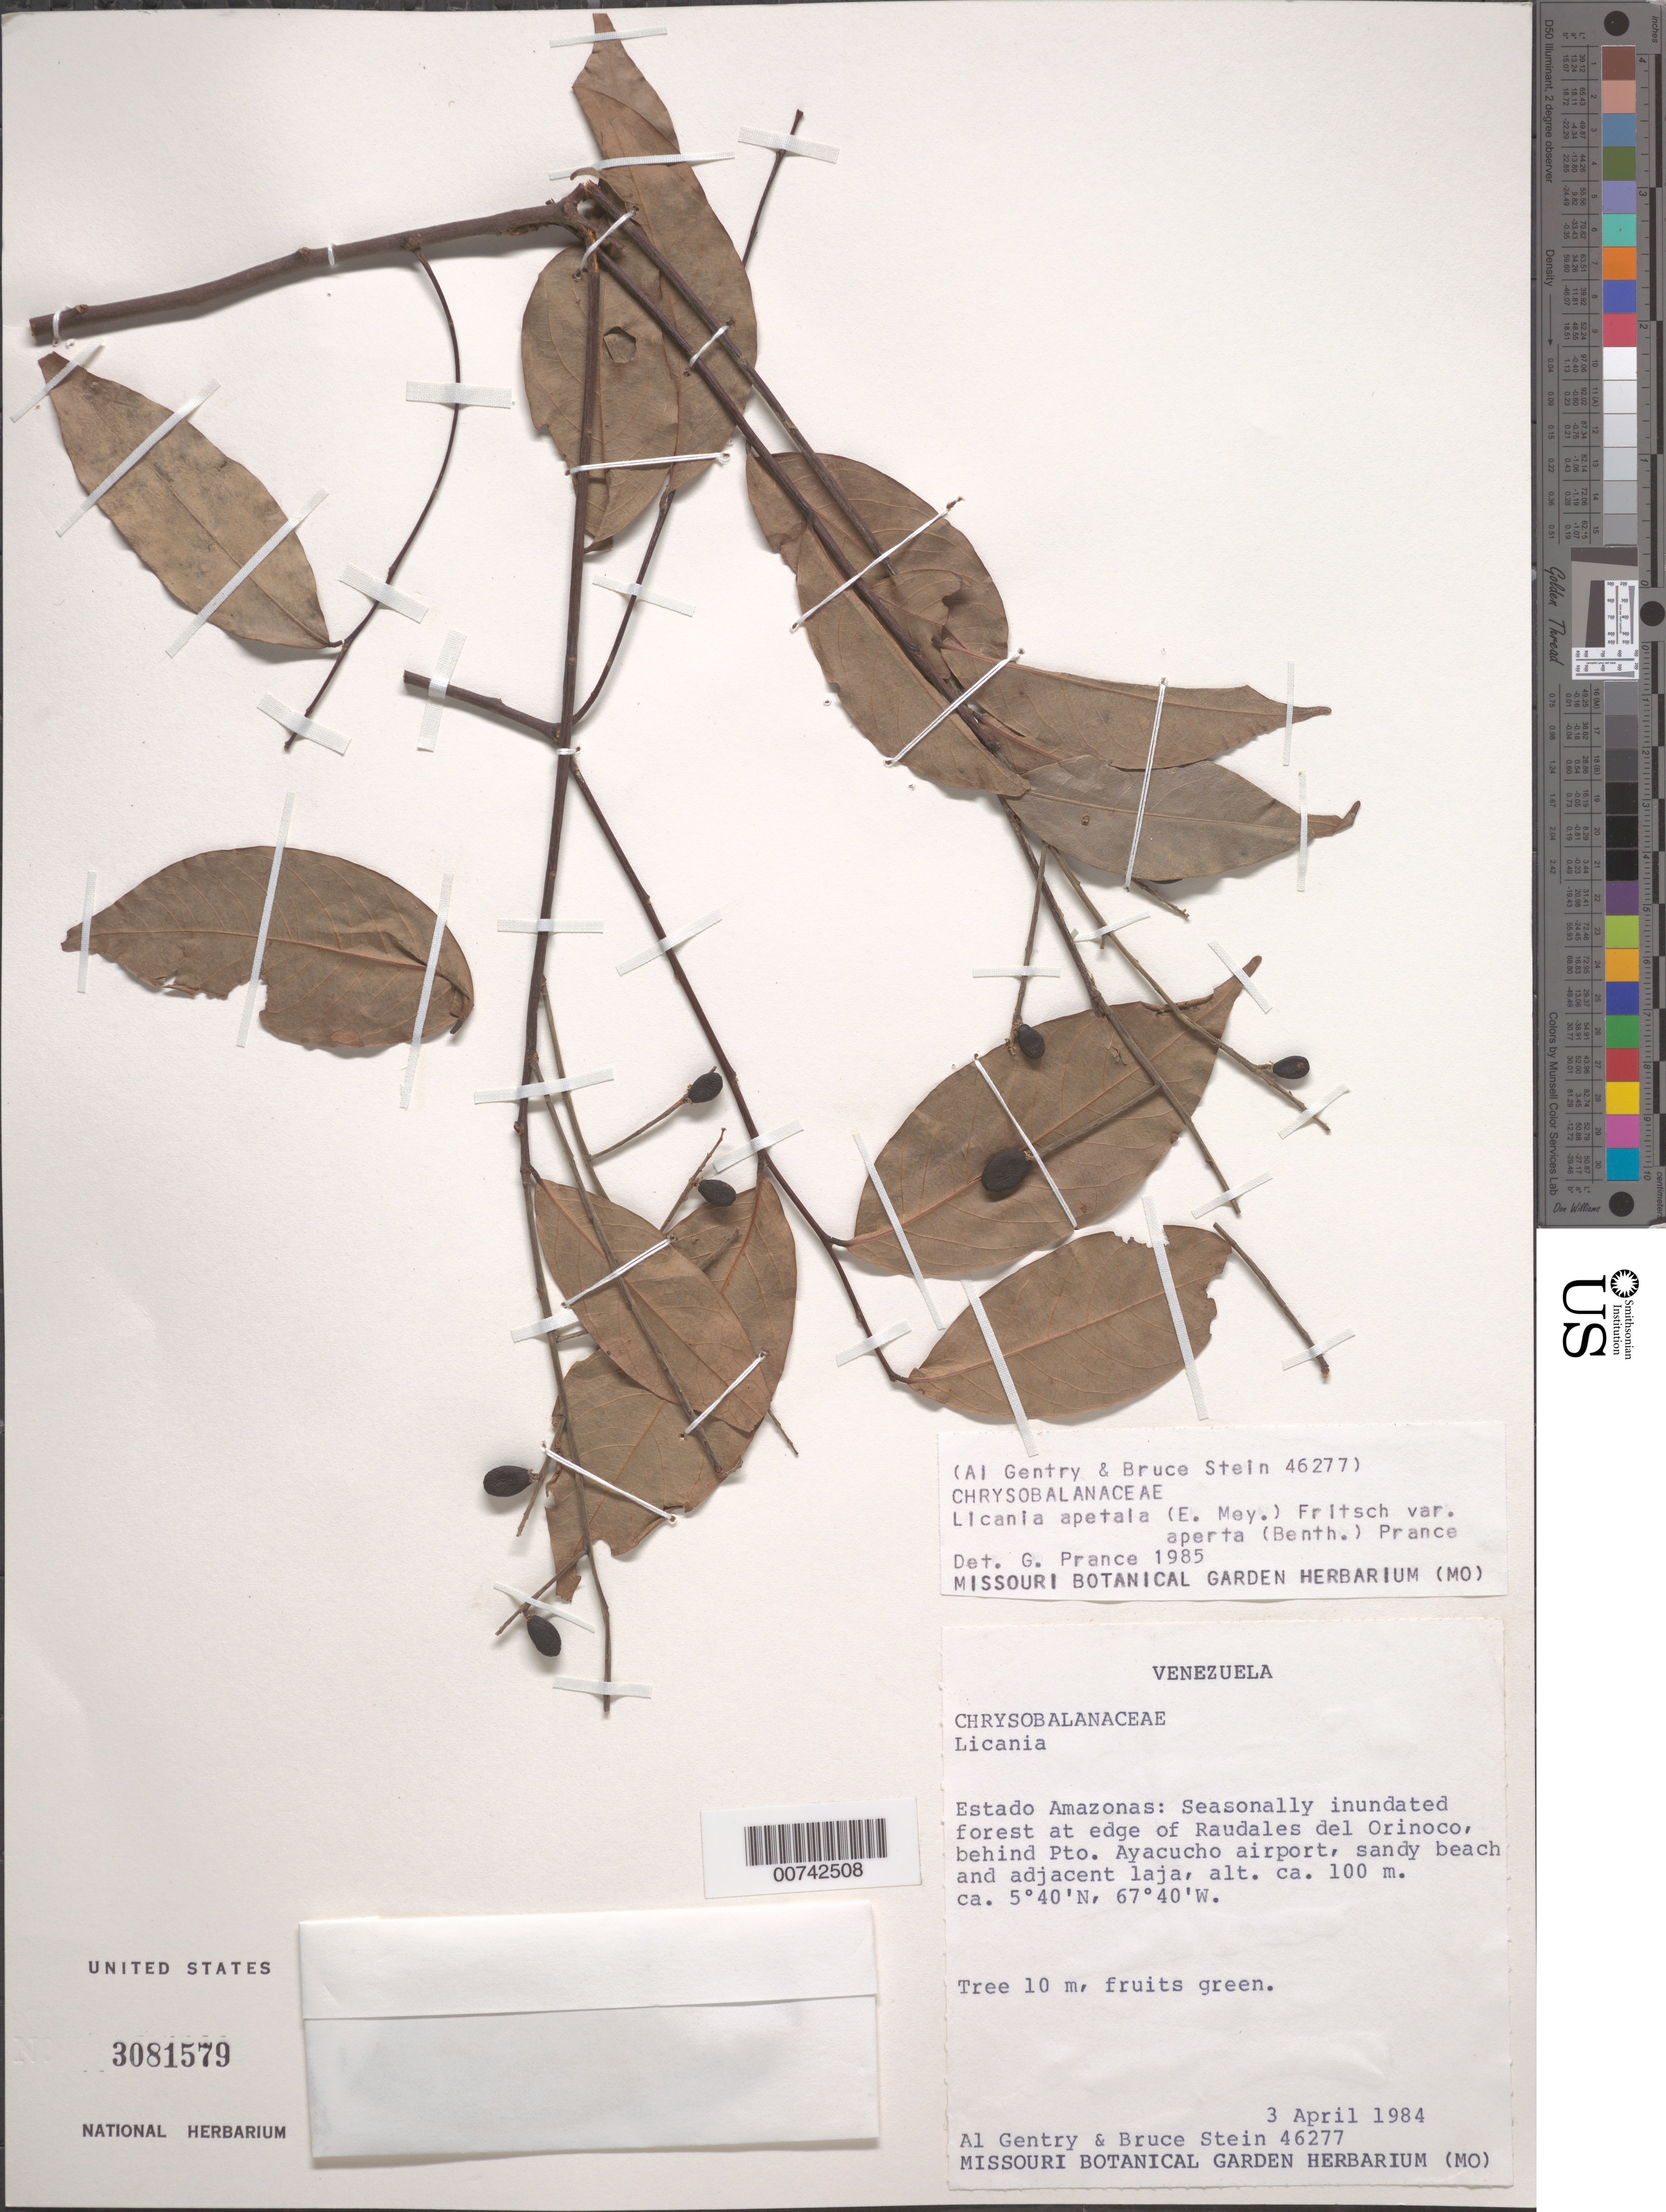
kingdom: Plantae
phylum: Tracheophyta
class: Magnoliopsida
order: Malpighiales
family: Chrysobalanaceae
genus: Leptobalanus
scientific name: Leptobalanus apetalus var. apertus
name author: (Benth.) Sothers & Prance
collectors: A. H. Gentry & B. Stein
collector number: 46277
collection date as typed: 3-Apr-84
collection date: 1984-04-03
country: Venezuela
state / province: Amazonas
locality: Río Orinoco, behind Puerto Ayacucho airport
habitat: Seasonally inundated forest, sandy beach and adjacent laja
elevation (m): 100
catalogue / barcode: US 3081579